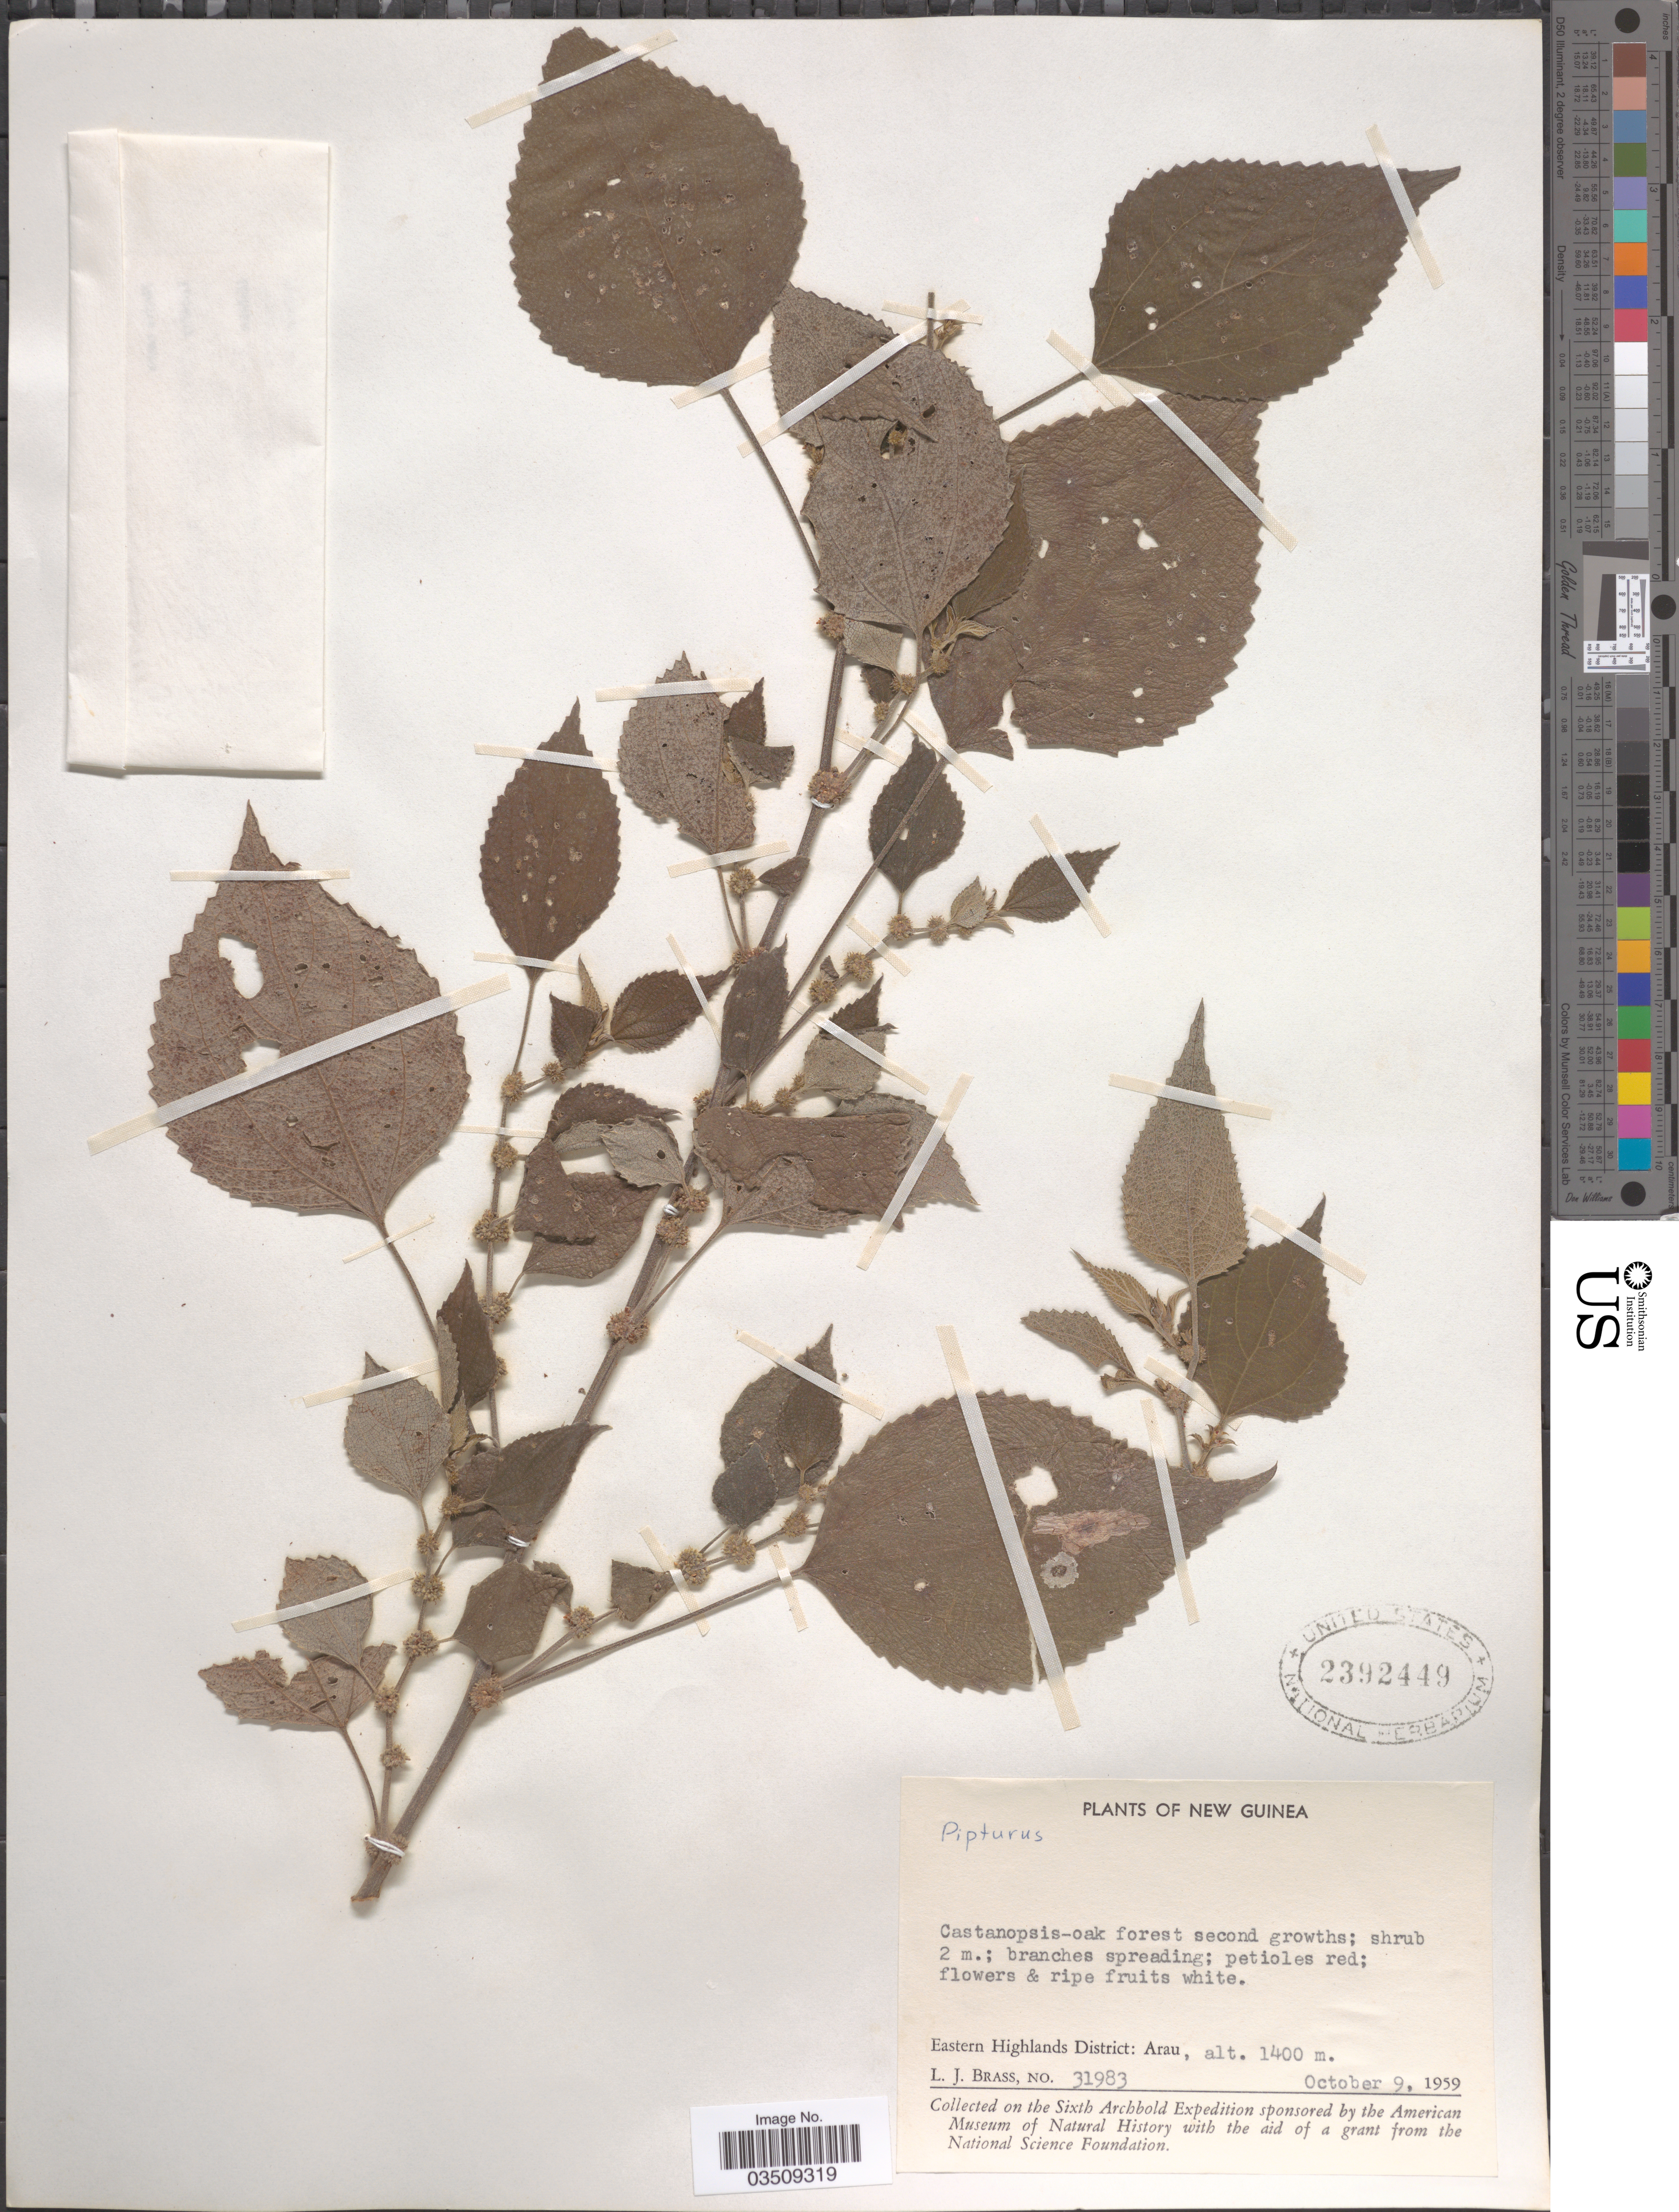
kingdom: Plantae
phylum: Tracheophyta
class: Magnoliopsida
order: Rosales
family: Urticaceae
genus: Pipturus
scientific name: Pipturus sp.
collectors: L. J. Brass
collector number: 31983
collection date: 1959-10-09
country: Papua New Guinea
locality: New Guinea. Eastern Highlands District: Arau.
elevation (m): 1400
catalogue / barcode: US 2392449